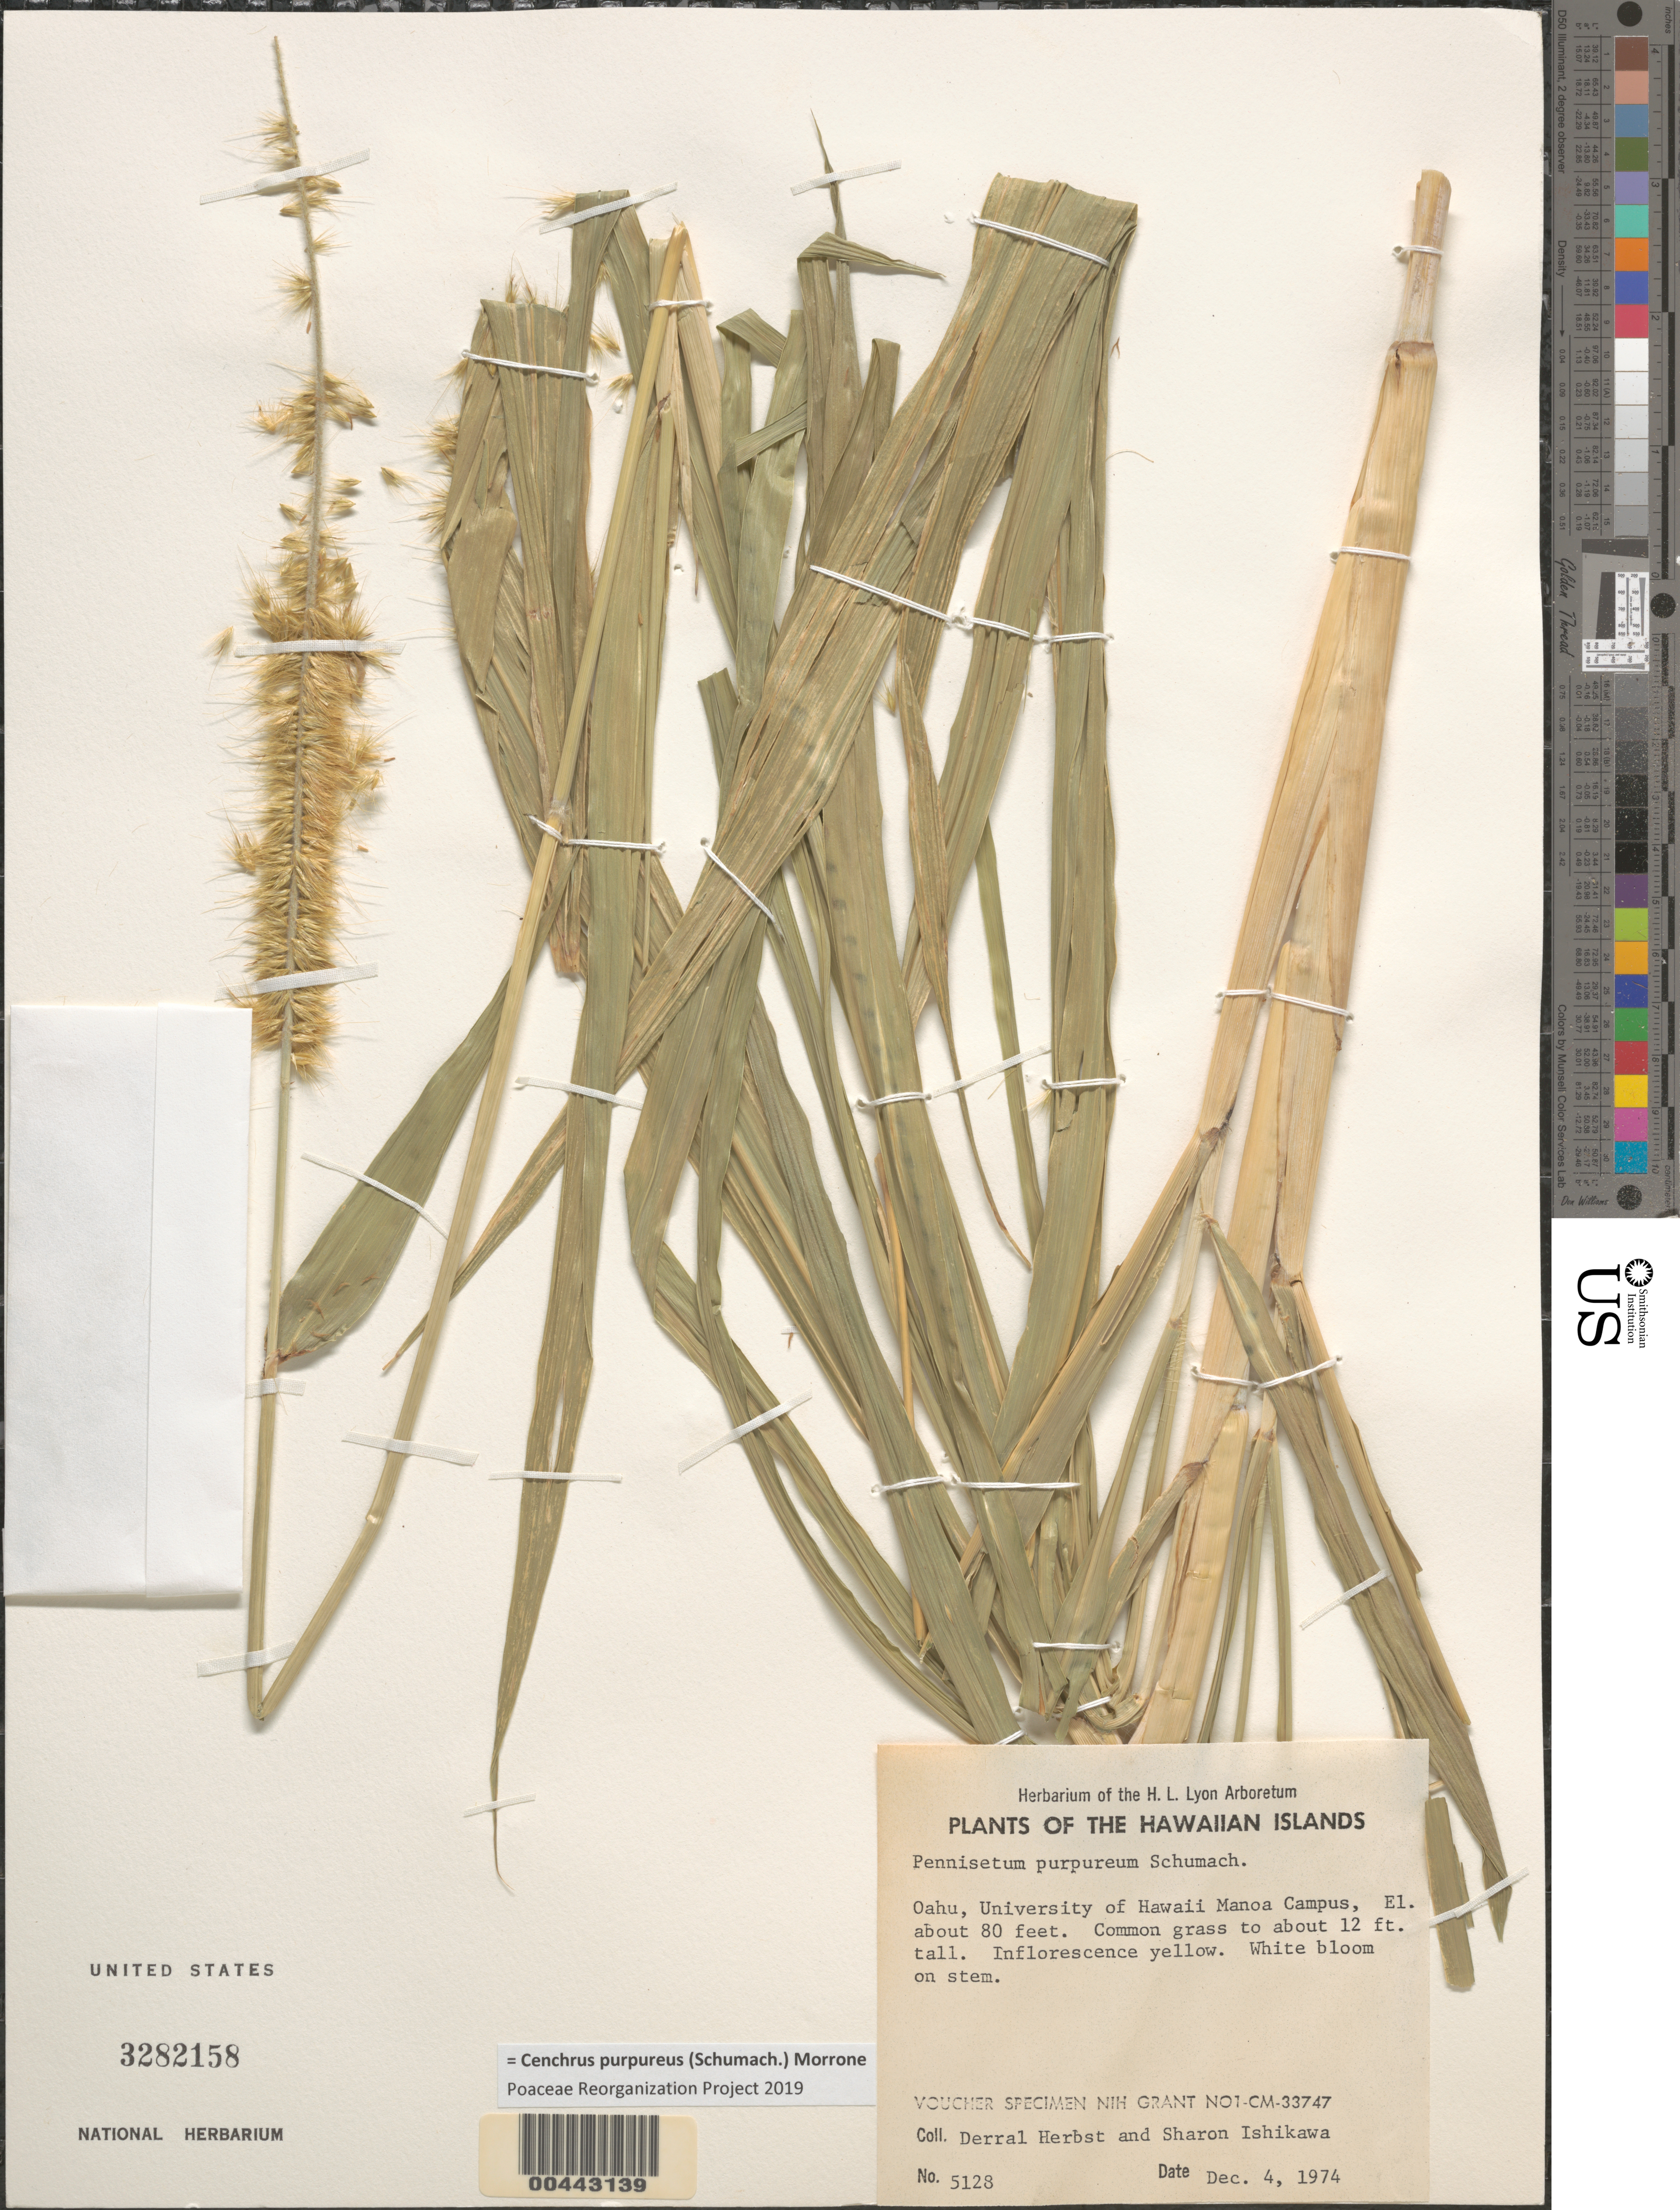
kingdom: Plantae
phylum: Tracheophyta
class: Liliopsida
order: Poales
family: Poaceae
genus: Cenchrus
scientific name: Cenchrus purpureus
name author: (Schumach.) Morrone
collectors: D. R. Herbst & S. Ishikawa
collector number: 5128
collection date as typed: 4 Dec 1974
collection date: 1974-12-04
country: United States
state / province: Hawaii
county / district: Honolulu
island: Oahu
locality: University of Hawaii Manoa Campus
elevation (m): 24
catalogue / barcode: US 3282158